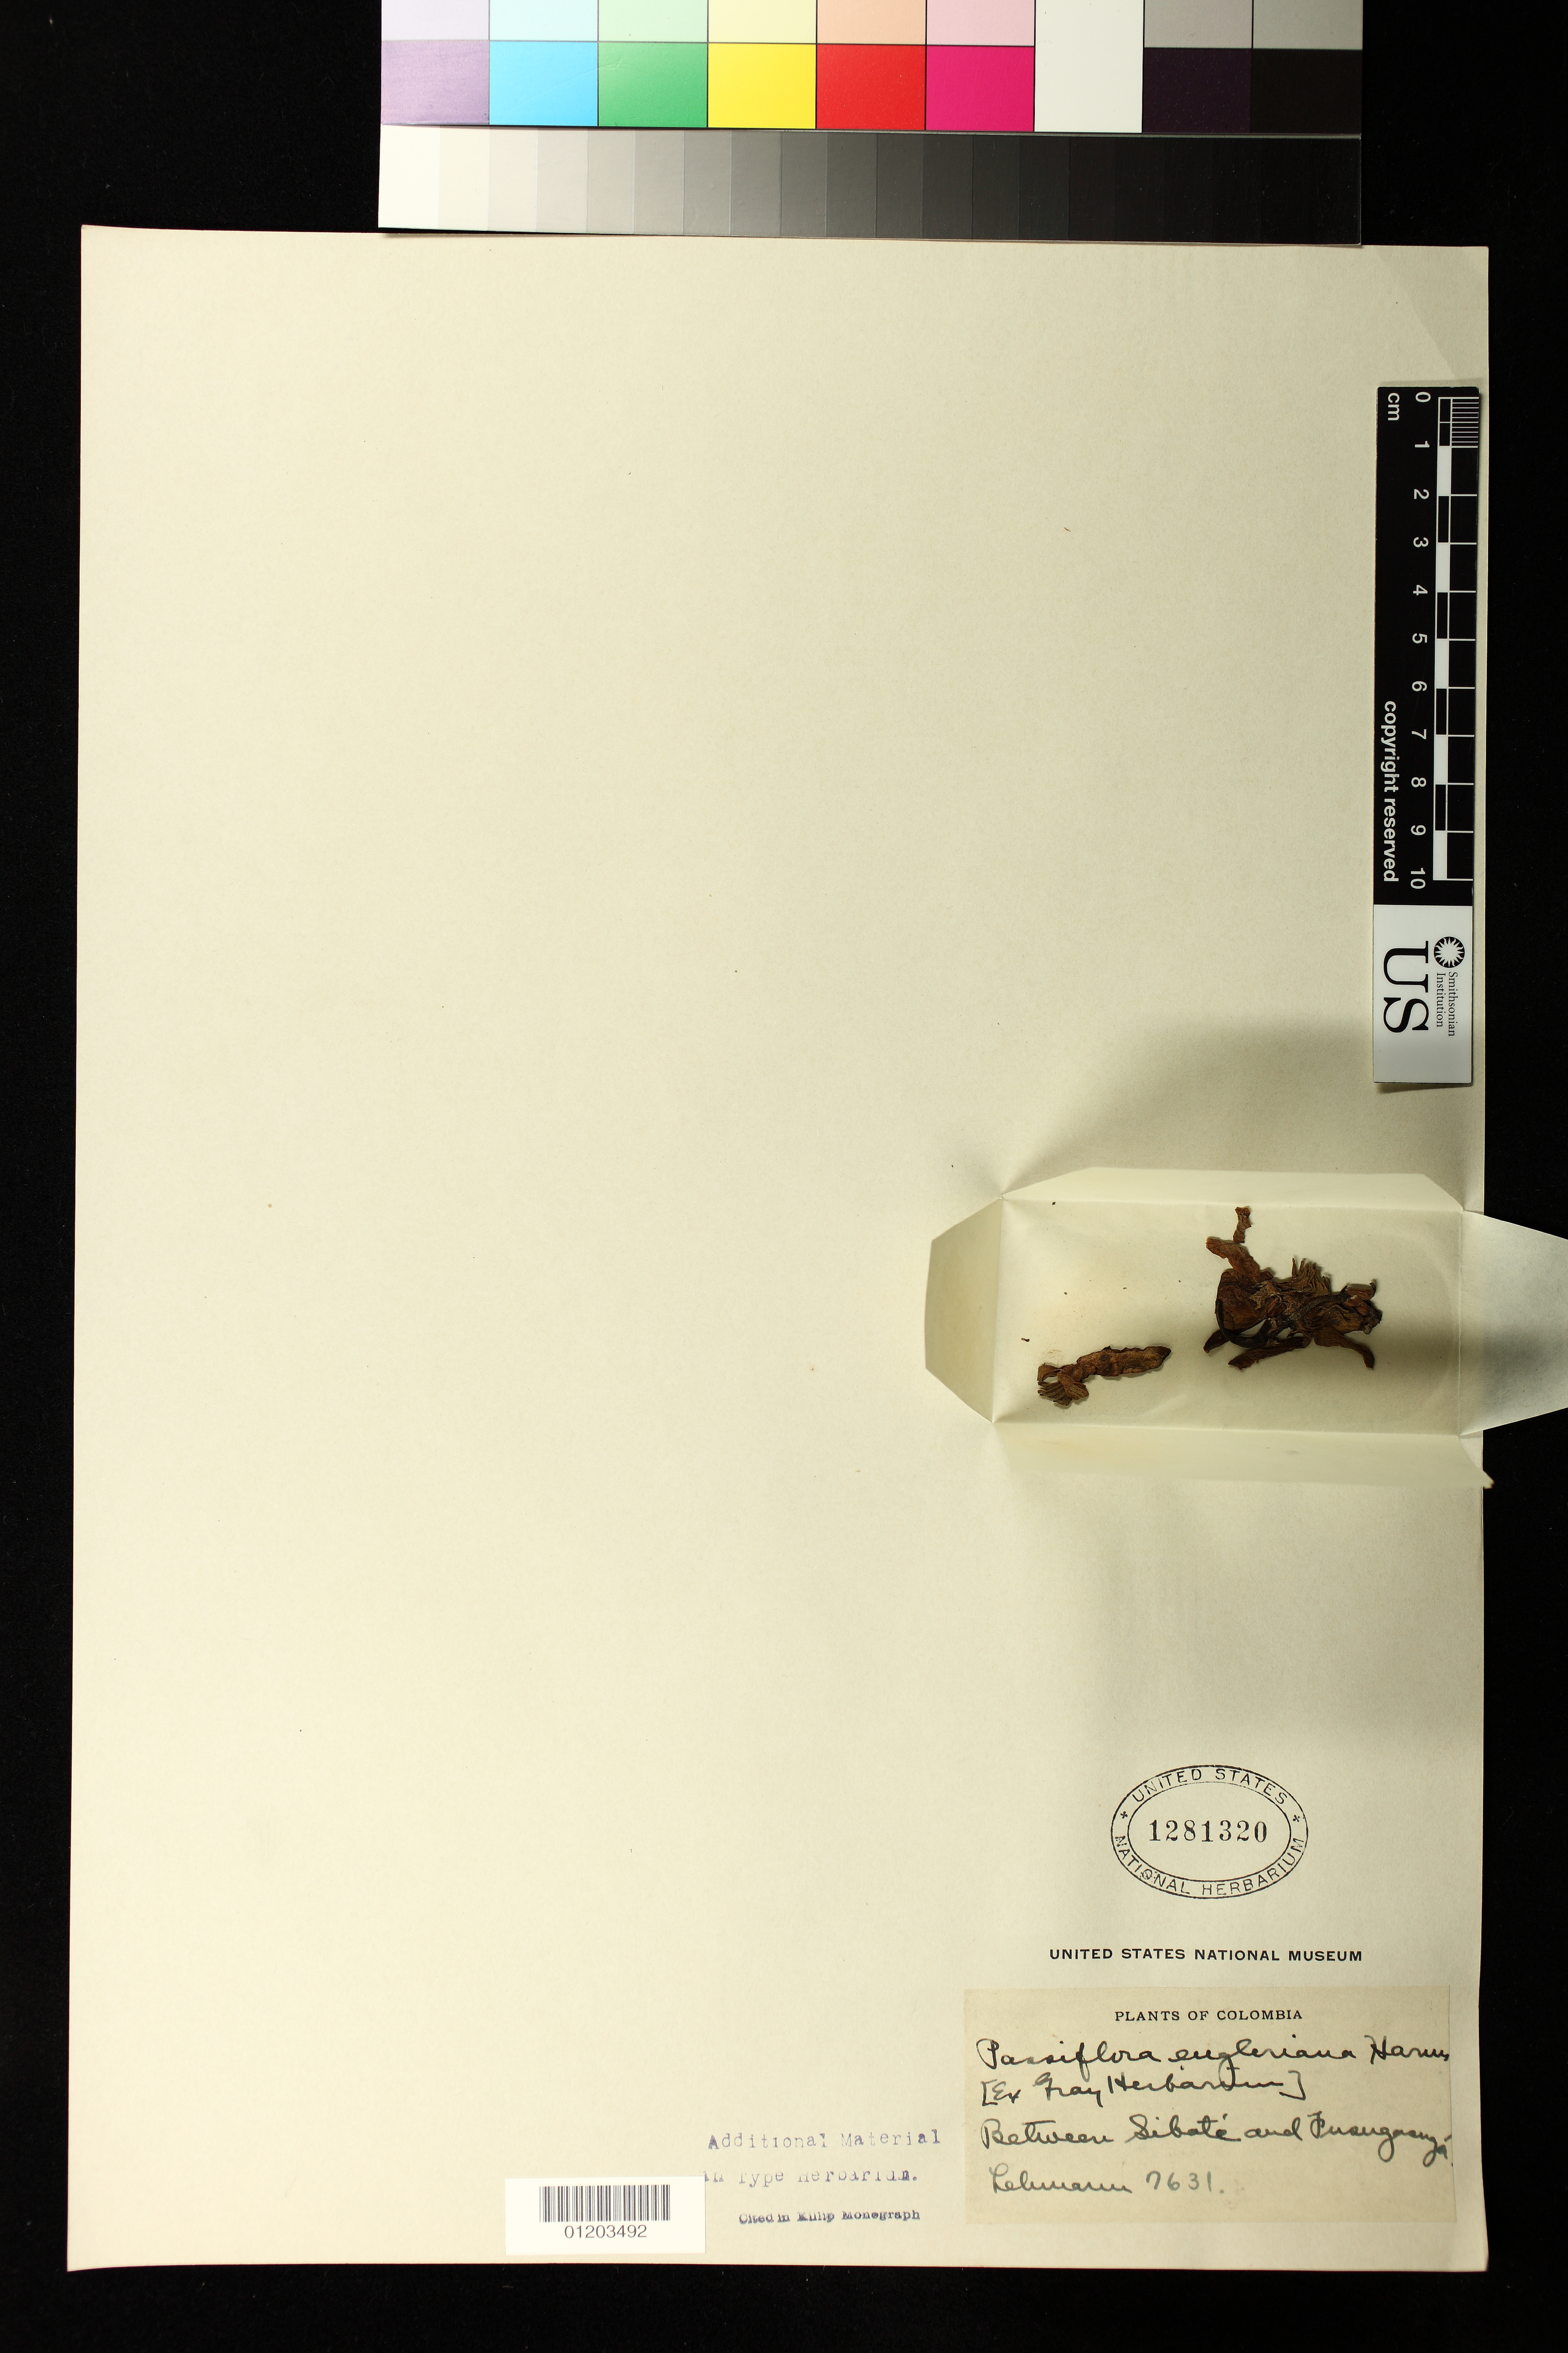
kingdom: Plantae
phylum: Tracheophyta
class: Magnoliopsida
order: Malpighiales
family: Passifloraceae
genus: Passiflora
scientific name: Passiflora engleriana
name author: Harms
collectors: -. Lehmann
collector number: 7631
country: Colombia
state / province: Cundinamarca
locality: Between Sibate and Fusagasuga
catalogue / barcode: US 1281320